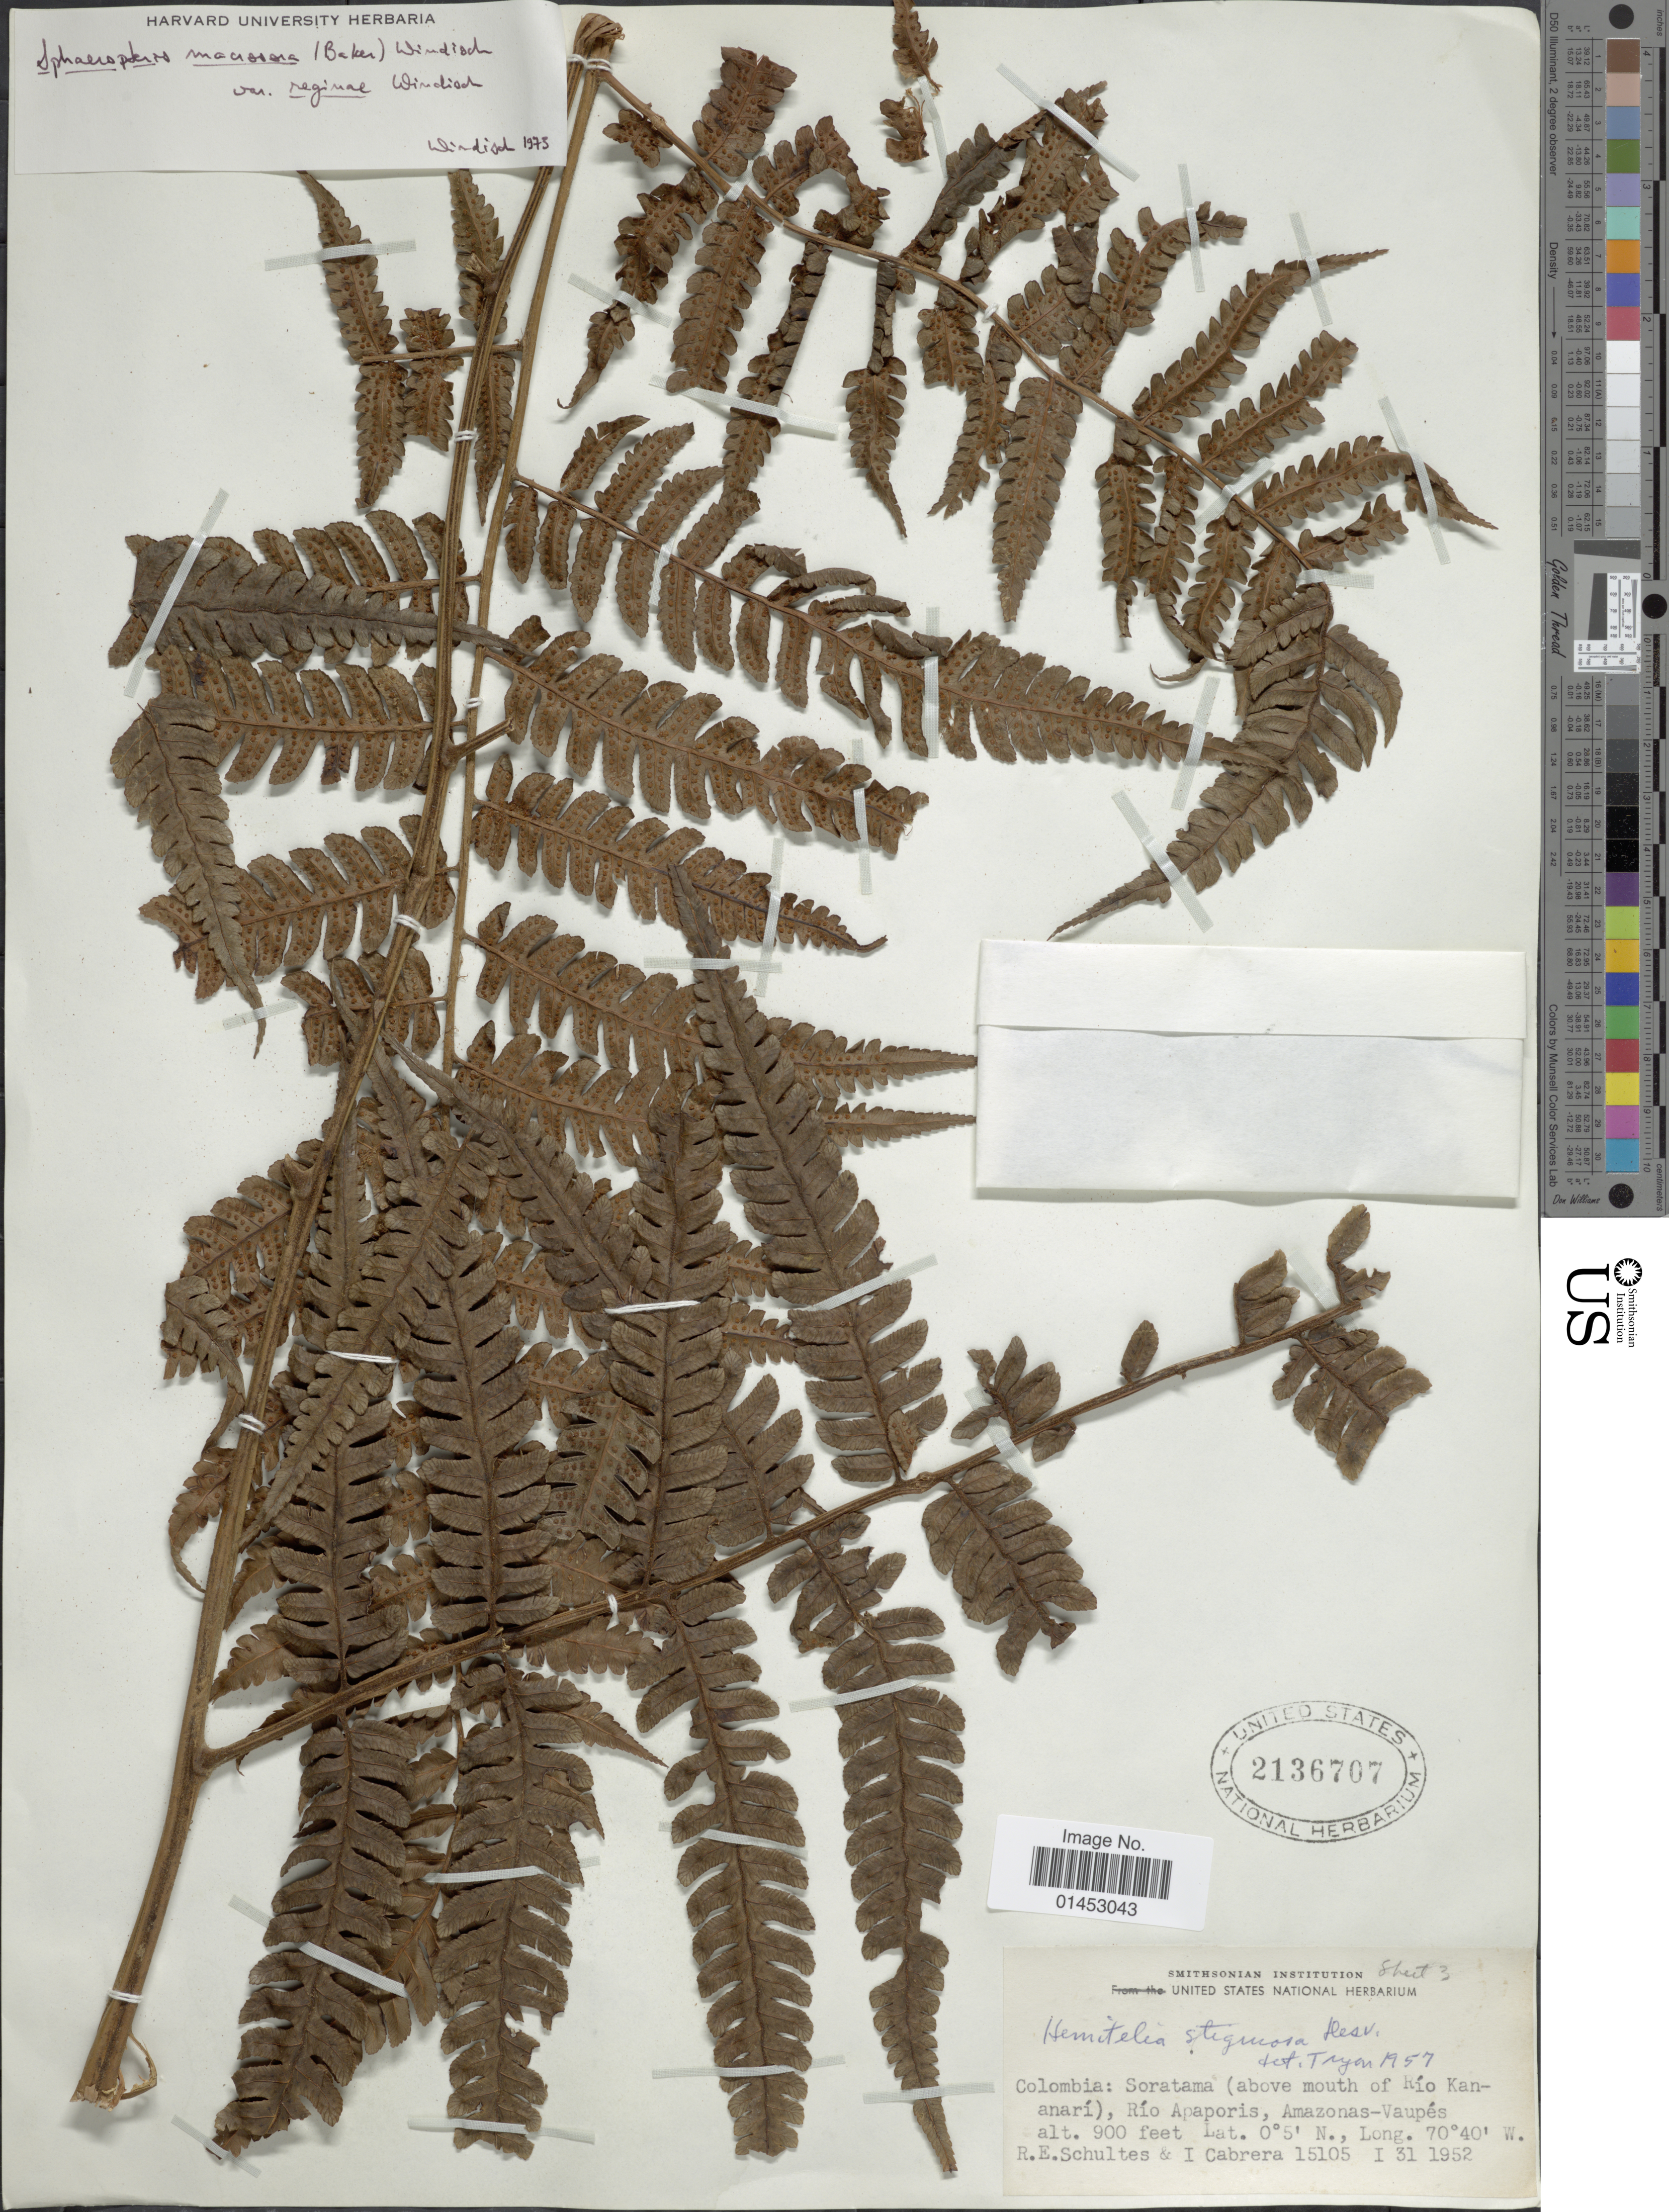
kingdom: Plantae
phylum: Tracheophyta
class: Polypodiopsida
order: Cyatheales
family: Cyatheaceae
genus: Cyathea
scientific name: Cyathea traillii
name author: (Baker) Domin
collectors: R. E. Schultes & I. Cabrera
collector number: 15105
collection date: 1952-01-31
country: Colombia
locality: Soratama (above mouth of Río Kananarí), Río Apaporis,Amazonas-Vaupés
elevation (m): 274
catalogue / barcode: US 2136707